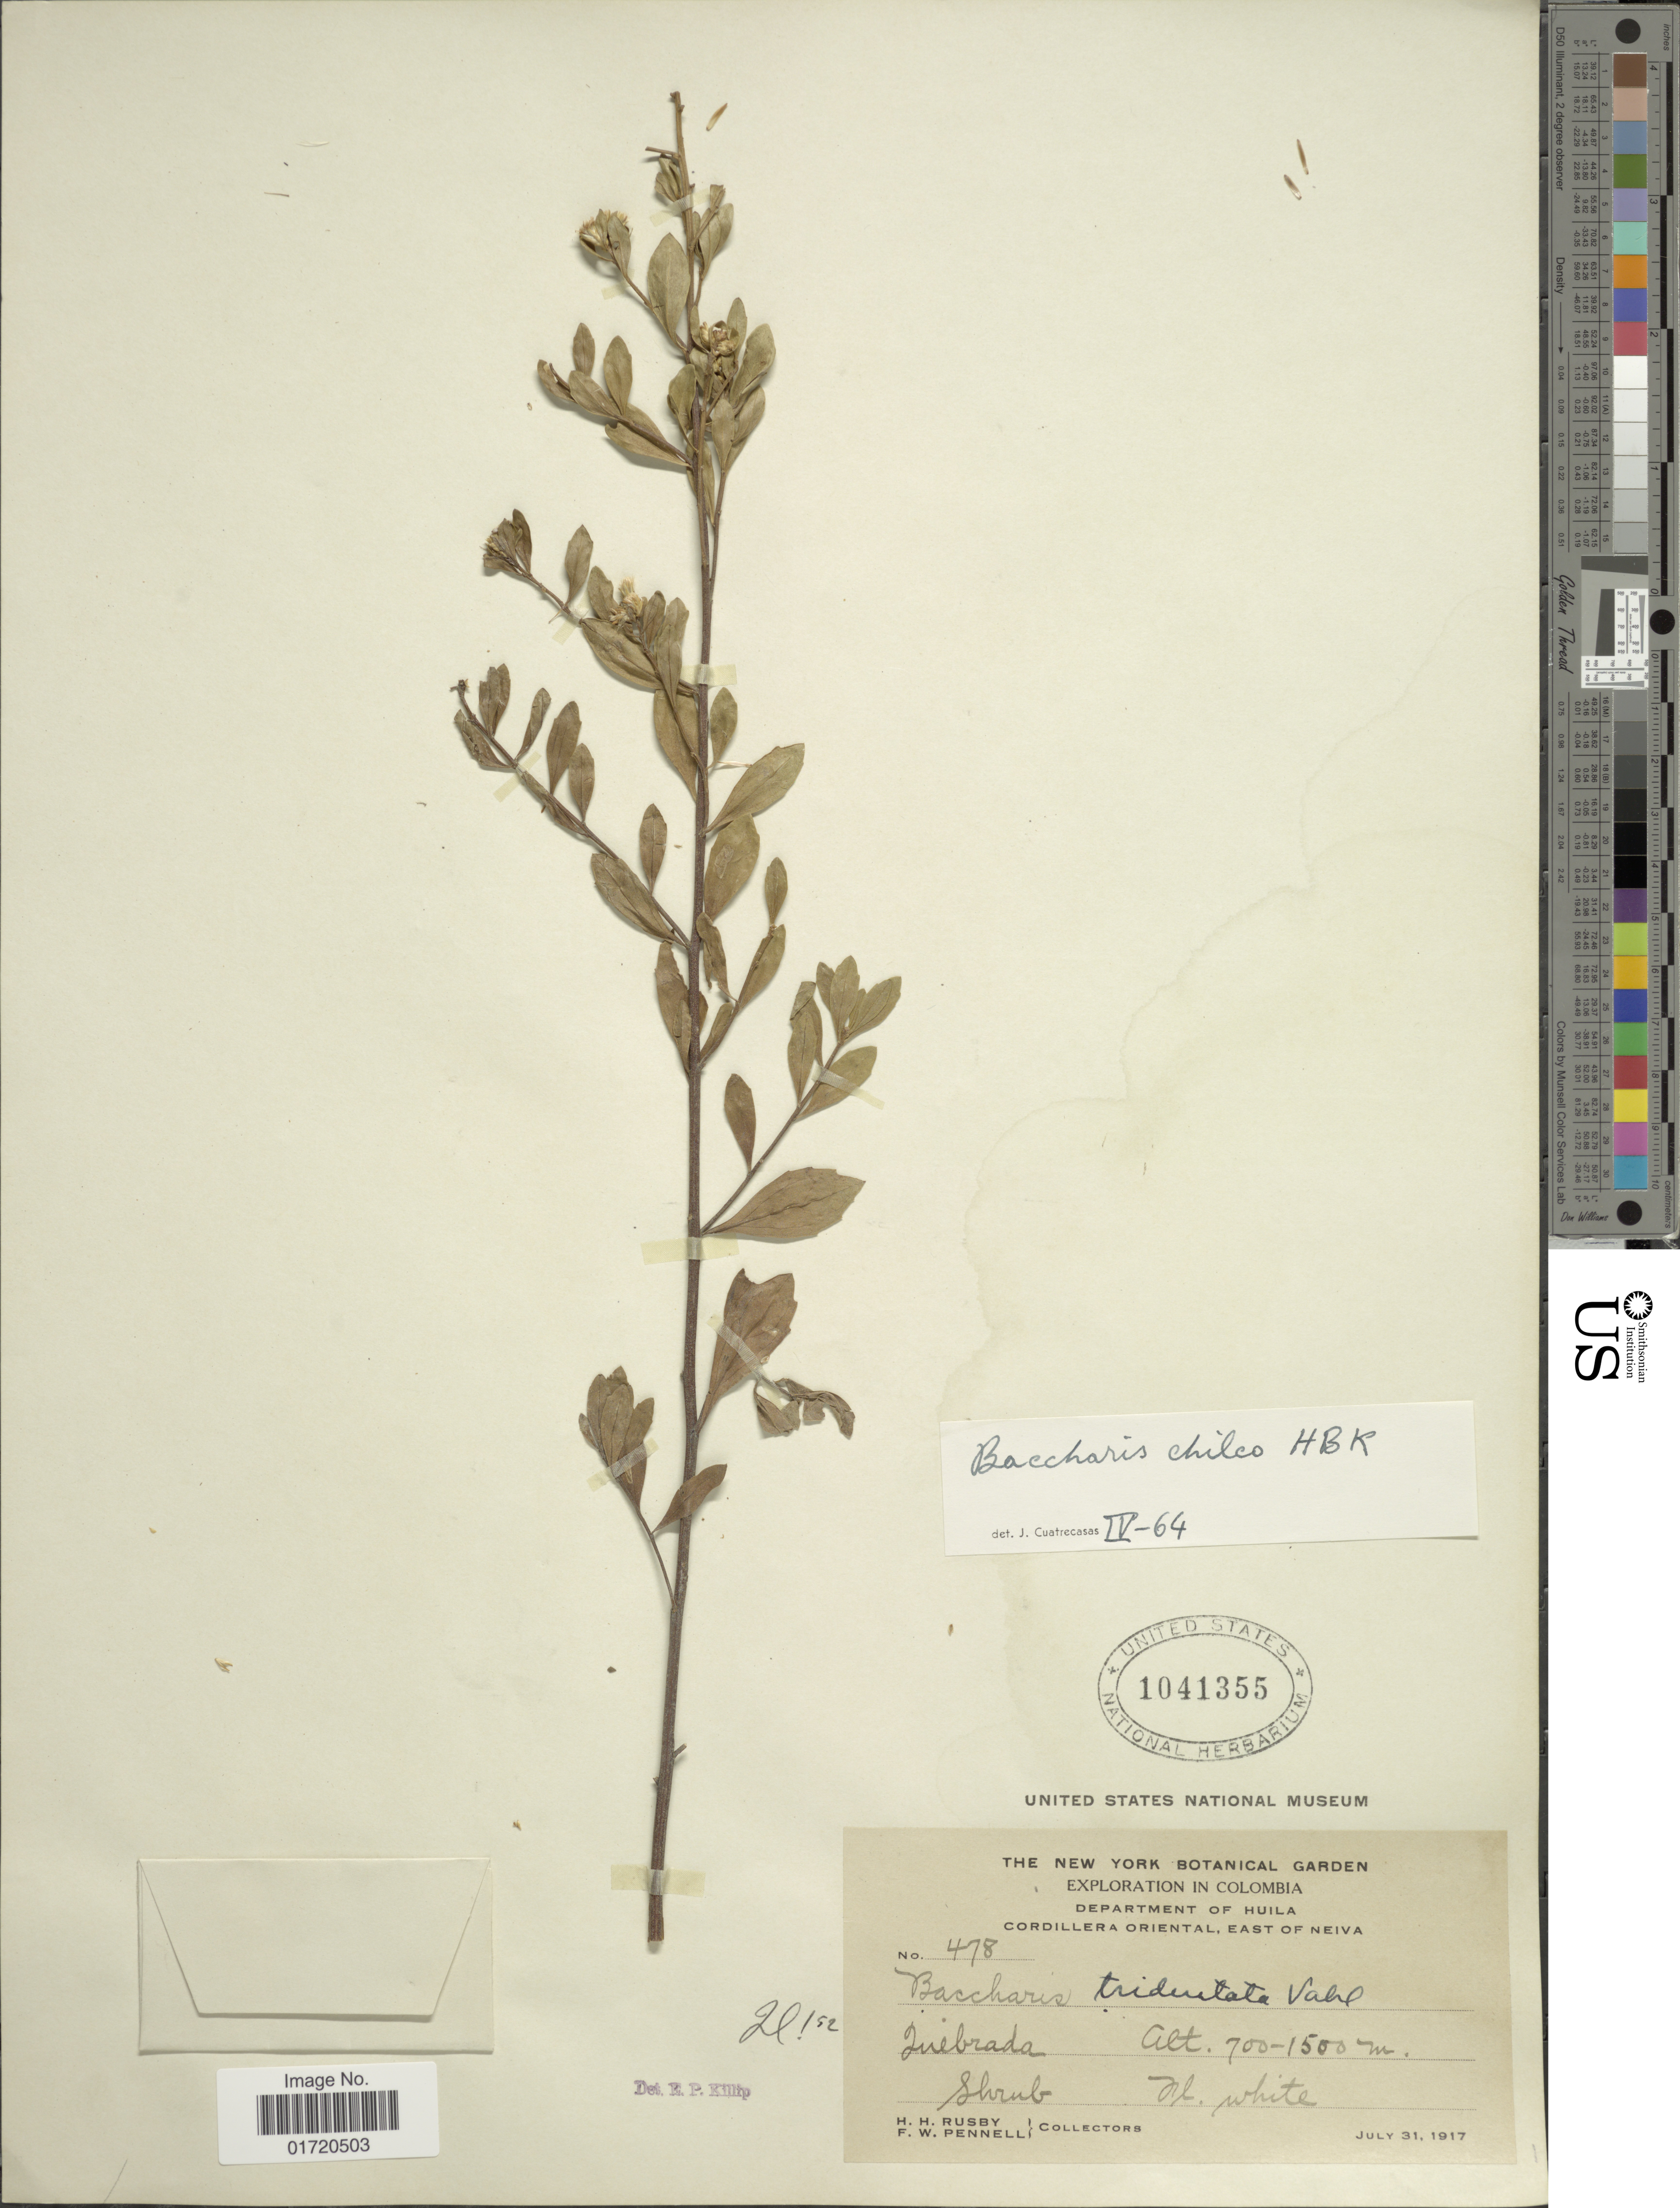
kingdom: Plantae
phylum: Tracheophyta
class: Magnoliopsida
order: Asterales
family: Asteraceae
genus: Baccharis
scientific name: Baccharis chilco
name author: Kunth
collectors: H. H. Rusby & F. W. Pennell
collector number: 478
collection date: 1917-07-31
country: Colombia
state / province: Huila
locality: Cordillera Oriental, East of Neiva. Quebrada.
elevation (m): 700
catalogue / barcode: US 1041355